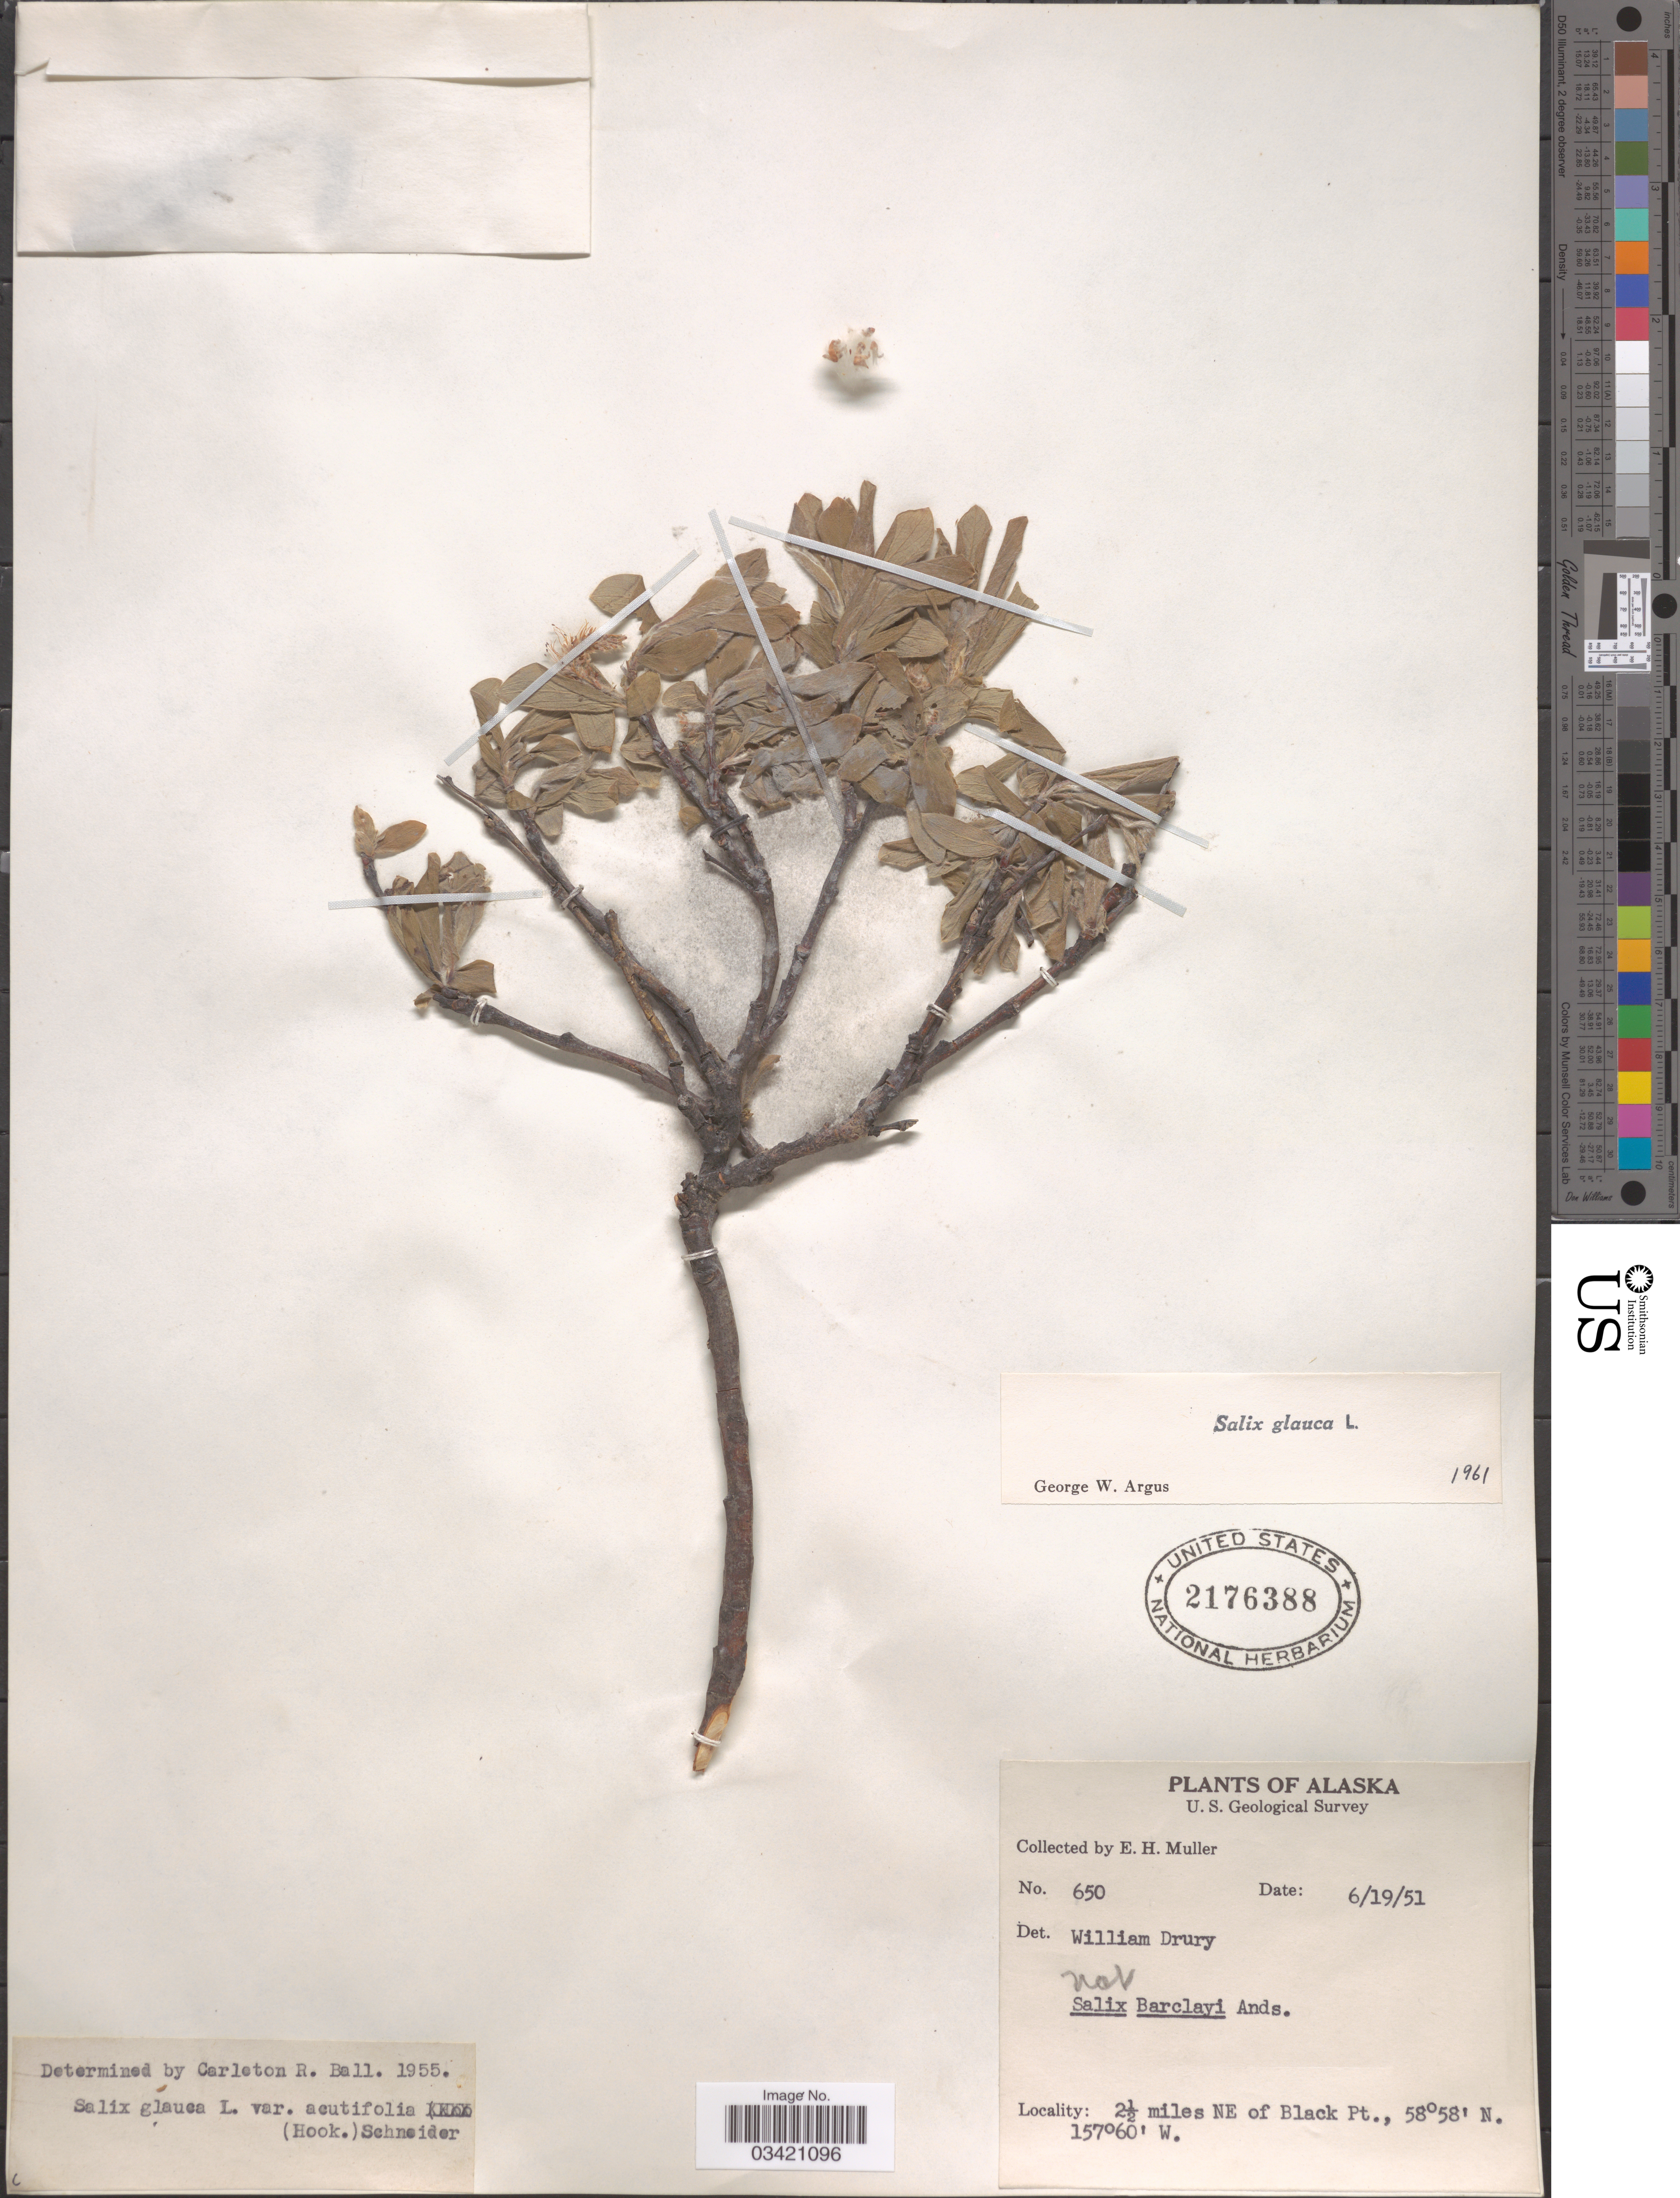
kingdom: Plantae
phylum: Tracheophyta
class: Magnoliopsida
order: Malpighiales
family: Salicaceae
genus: Salix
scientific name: Salix glauca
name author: L.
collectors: E. H. Muller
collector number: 650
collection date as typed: Transcribed d/m/y: 19/6/51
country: United States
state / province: Alaska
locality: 2½ miles NE of Black Pt.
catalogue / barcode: US 2176388